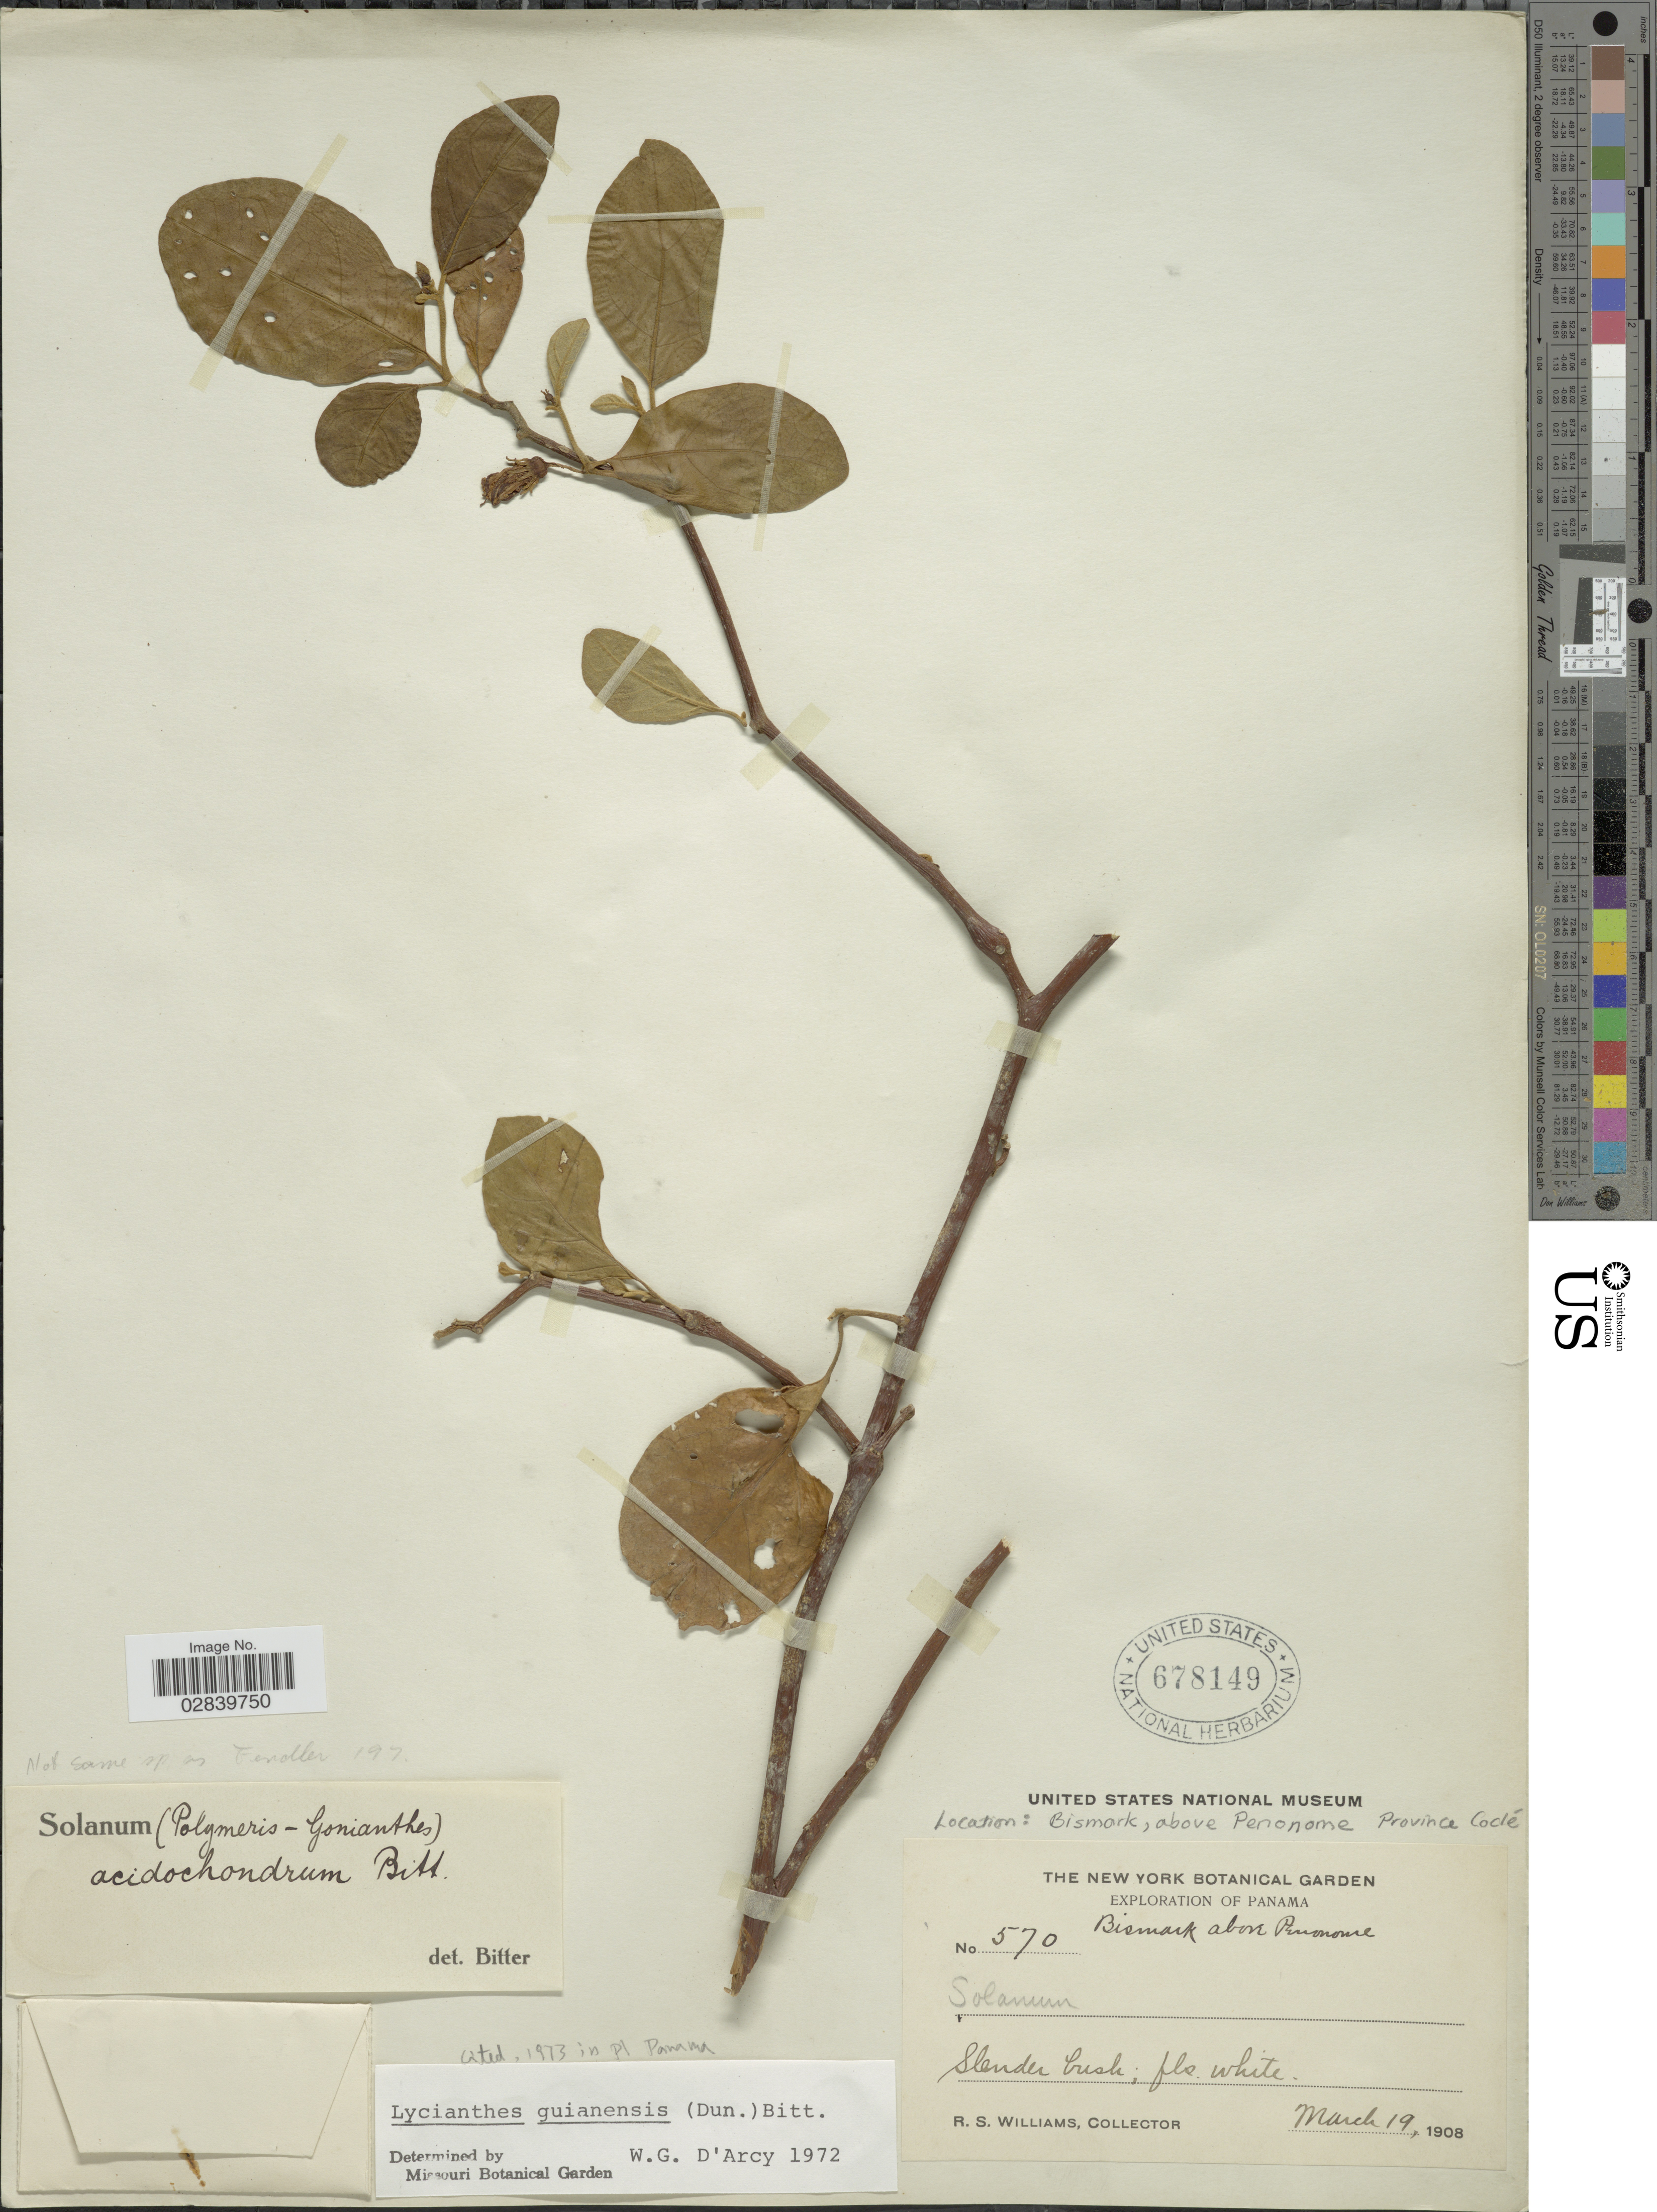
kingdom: Plantae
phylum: Tracheophyta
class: Magnoliopsida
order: Solanales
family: Solanaceae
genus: Lycianthes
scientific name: Lycianthes guianensis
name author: (Dunal) Bitter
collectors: R. S. Williams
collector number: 570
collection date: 1908-03-19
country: Panama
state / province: Coclé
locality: Bismark, above Penonome.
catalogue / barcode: US 678149